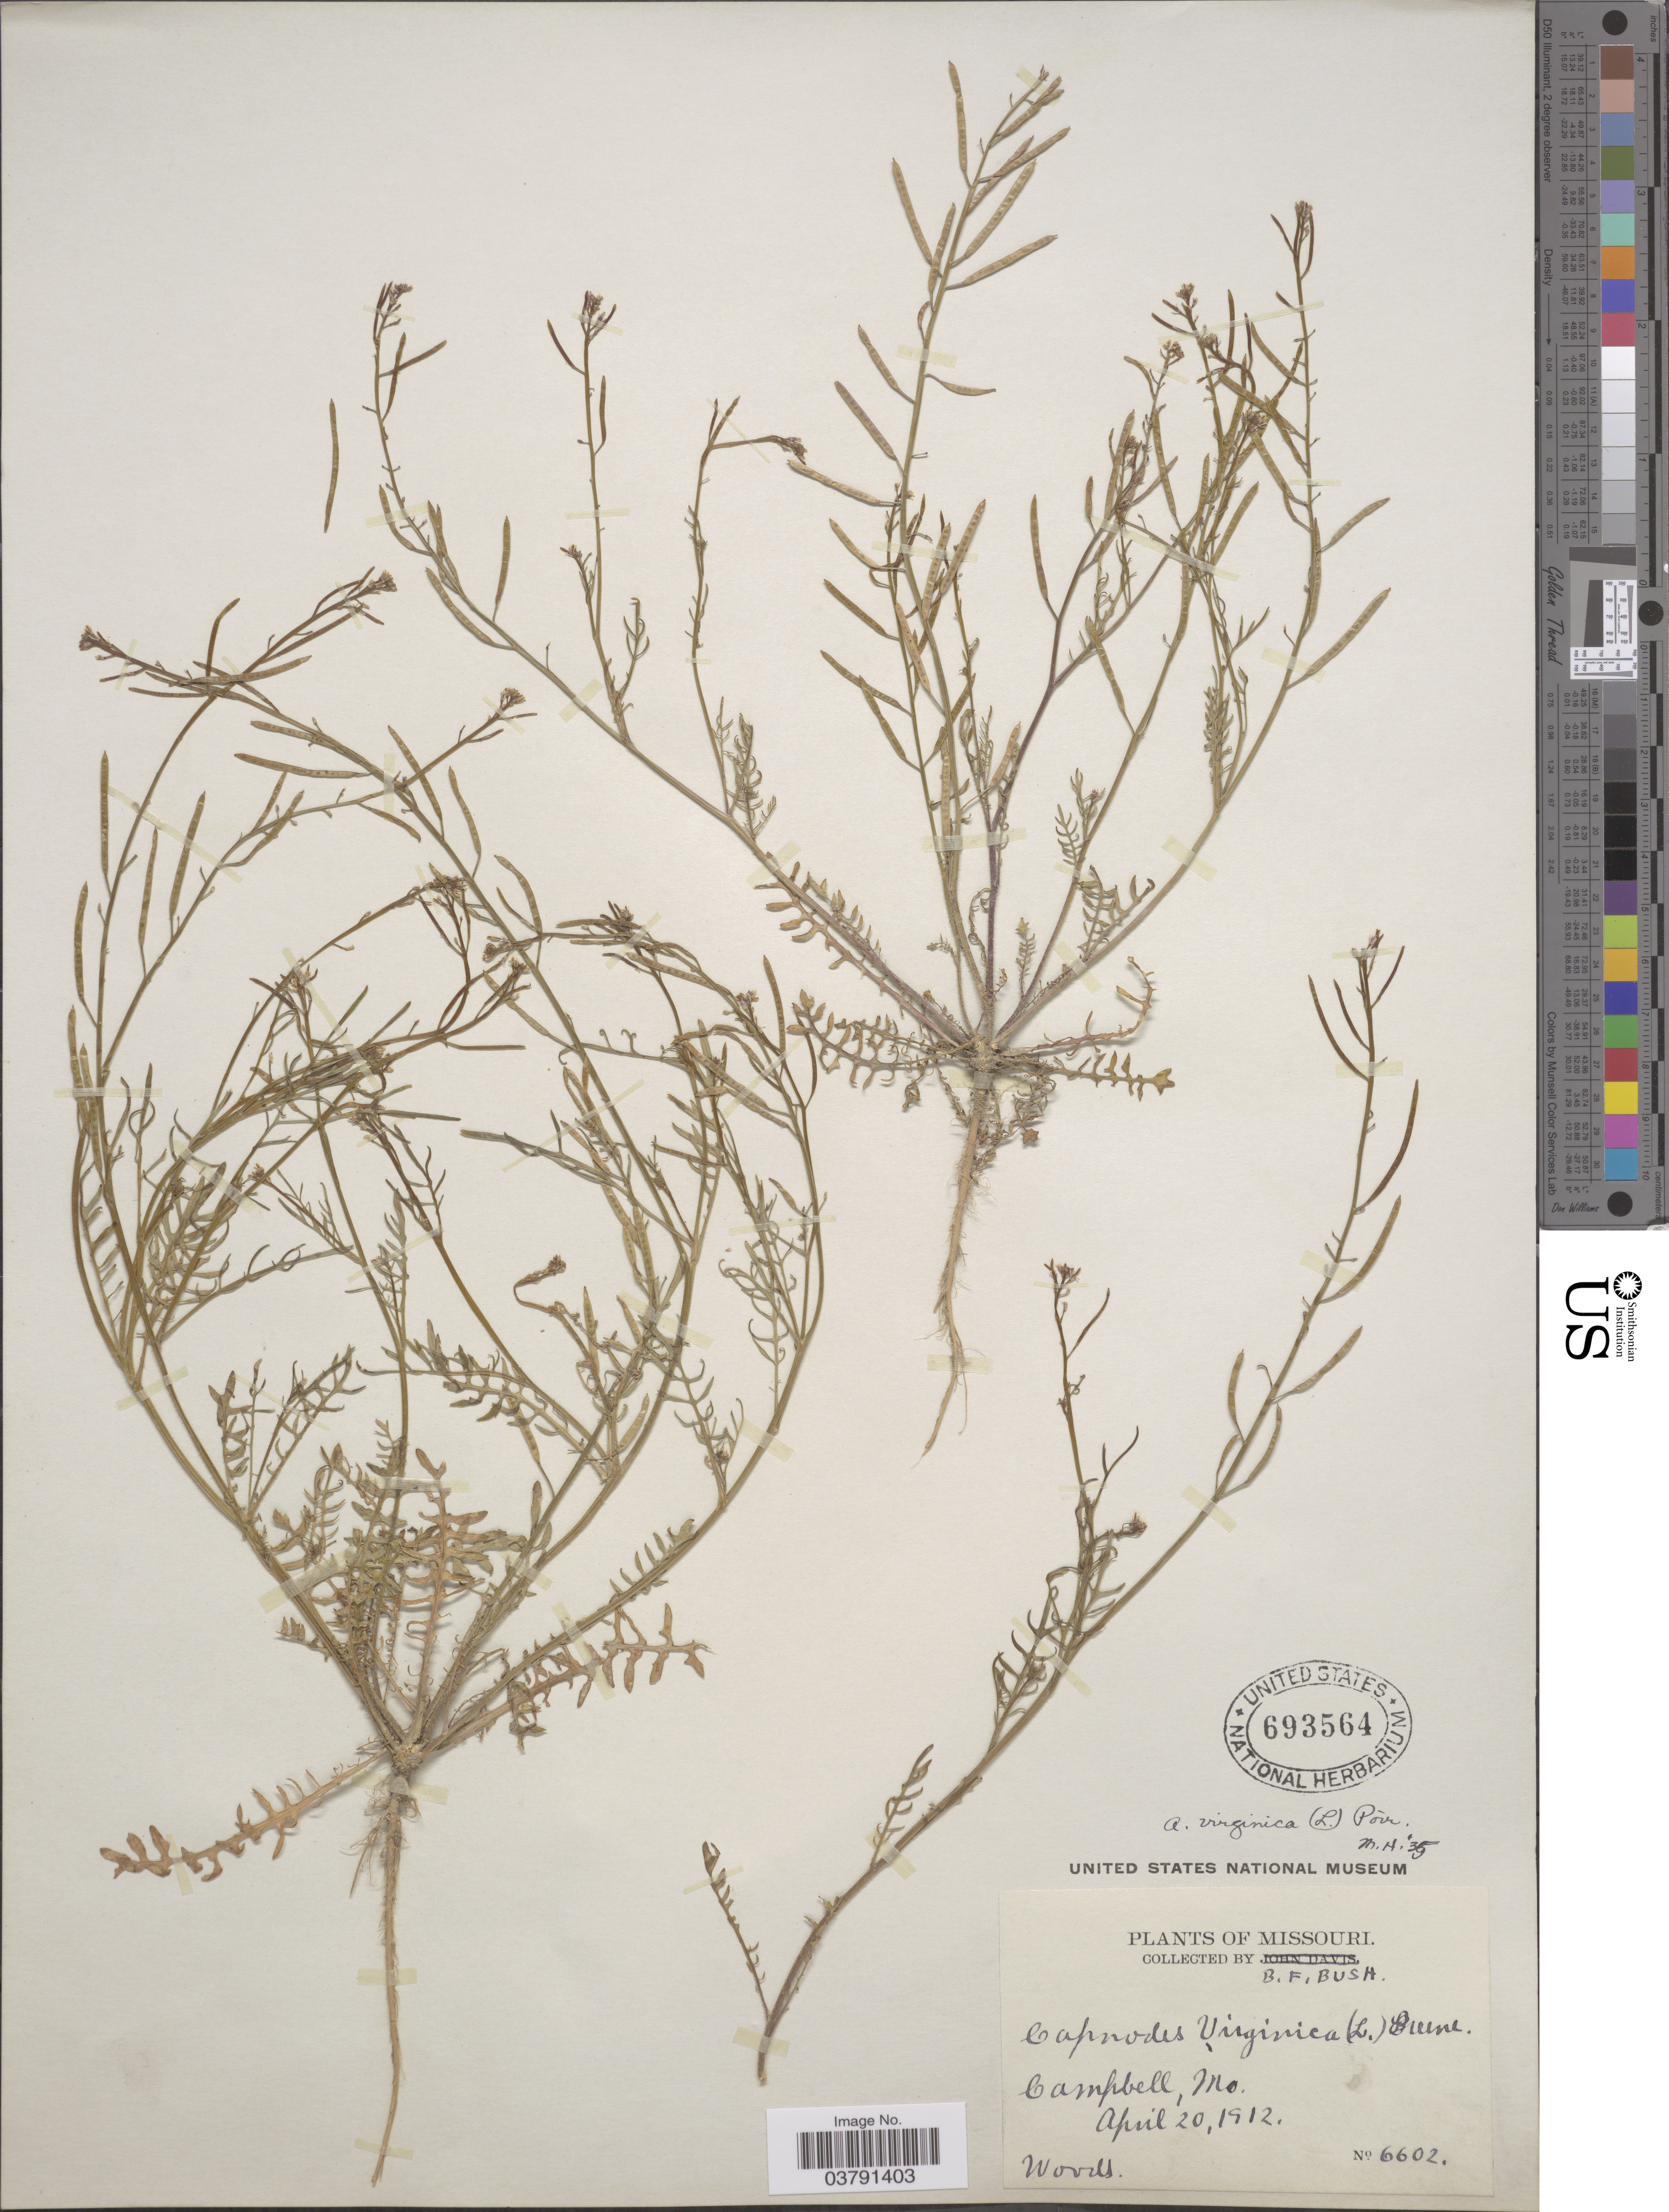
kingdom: Plantae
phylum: Tracheophyta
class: Magnoliopsida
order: Brassicales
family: Brassicaceae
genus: Planodes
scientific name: Planodes virginicum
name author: (L.) Greene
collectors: B. F. Bush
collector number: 6602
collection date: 1912-04-20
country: United States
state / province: Missouri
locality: Campbell.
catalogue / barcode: US 693564